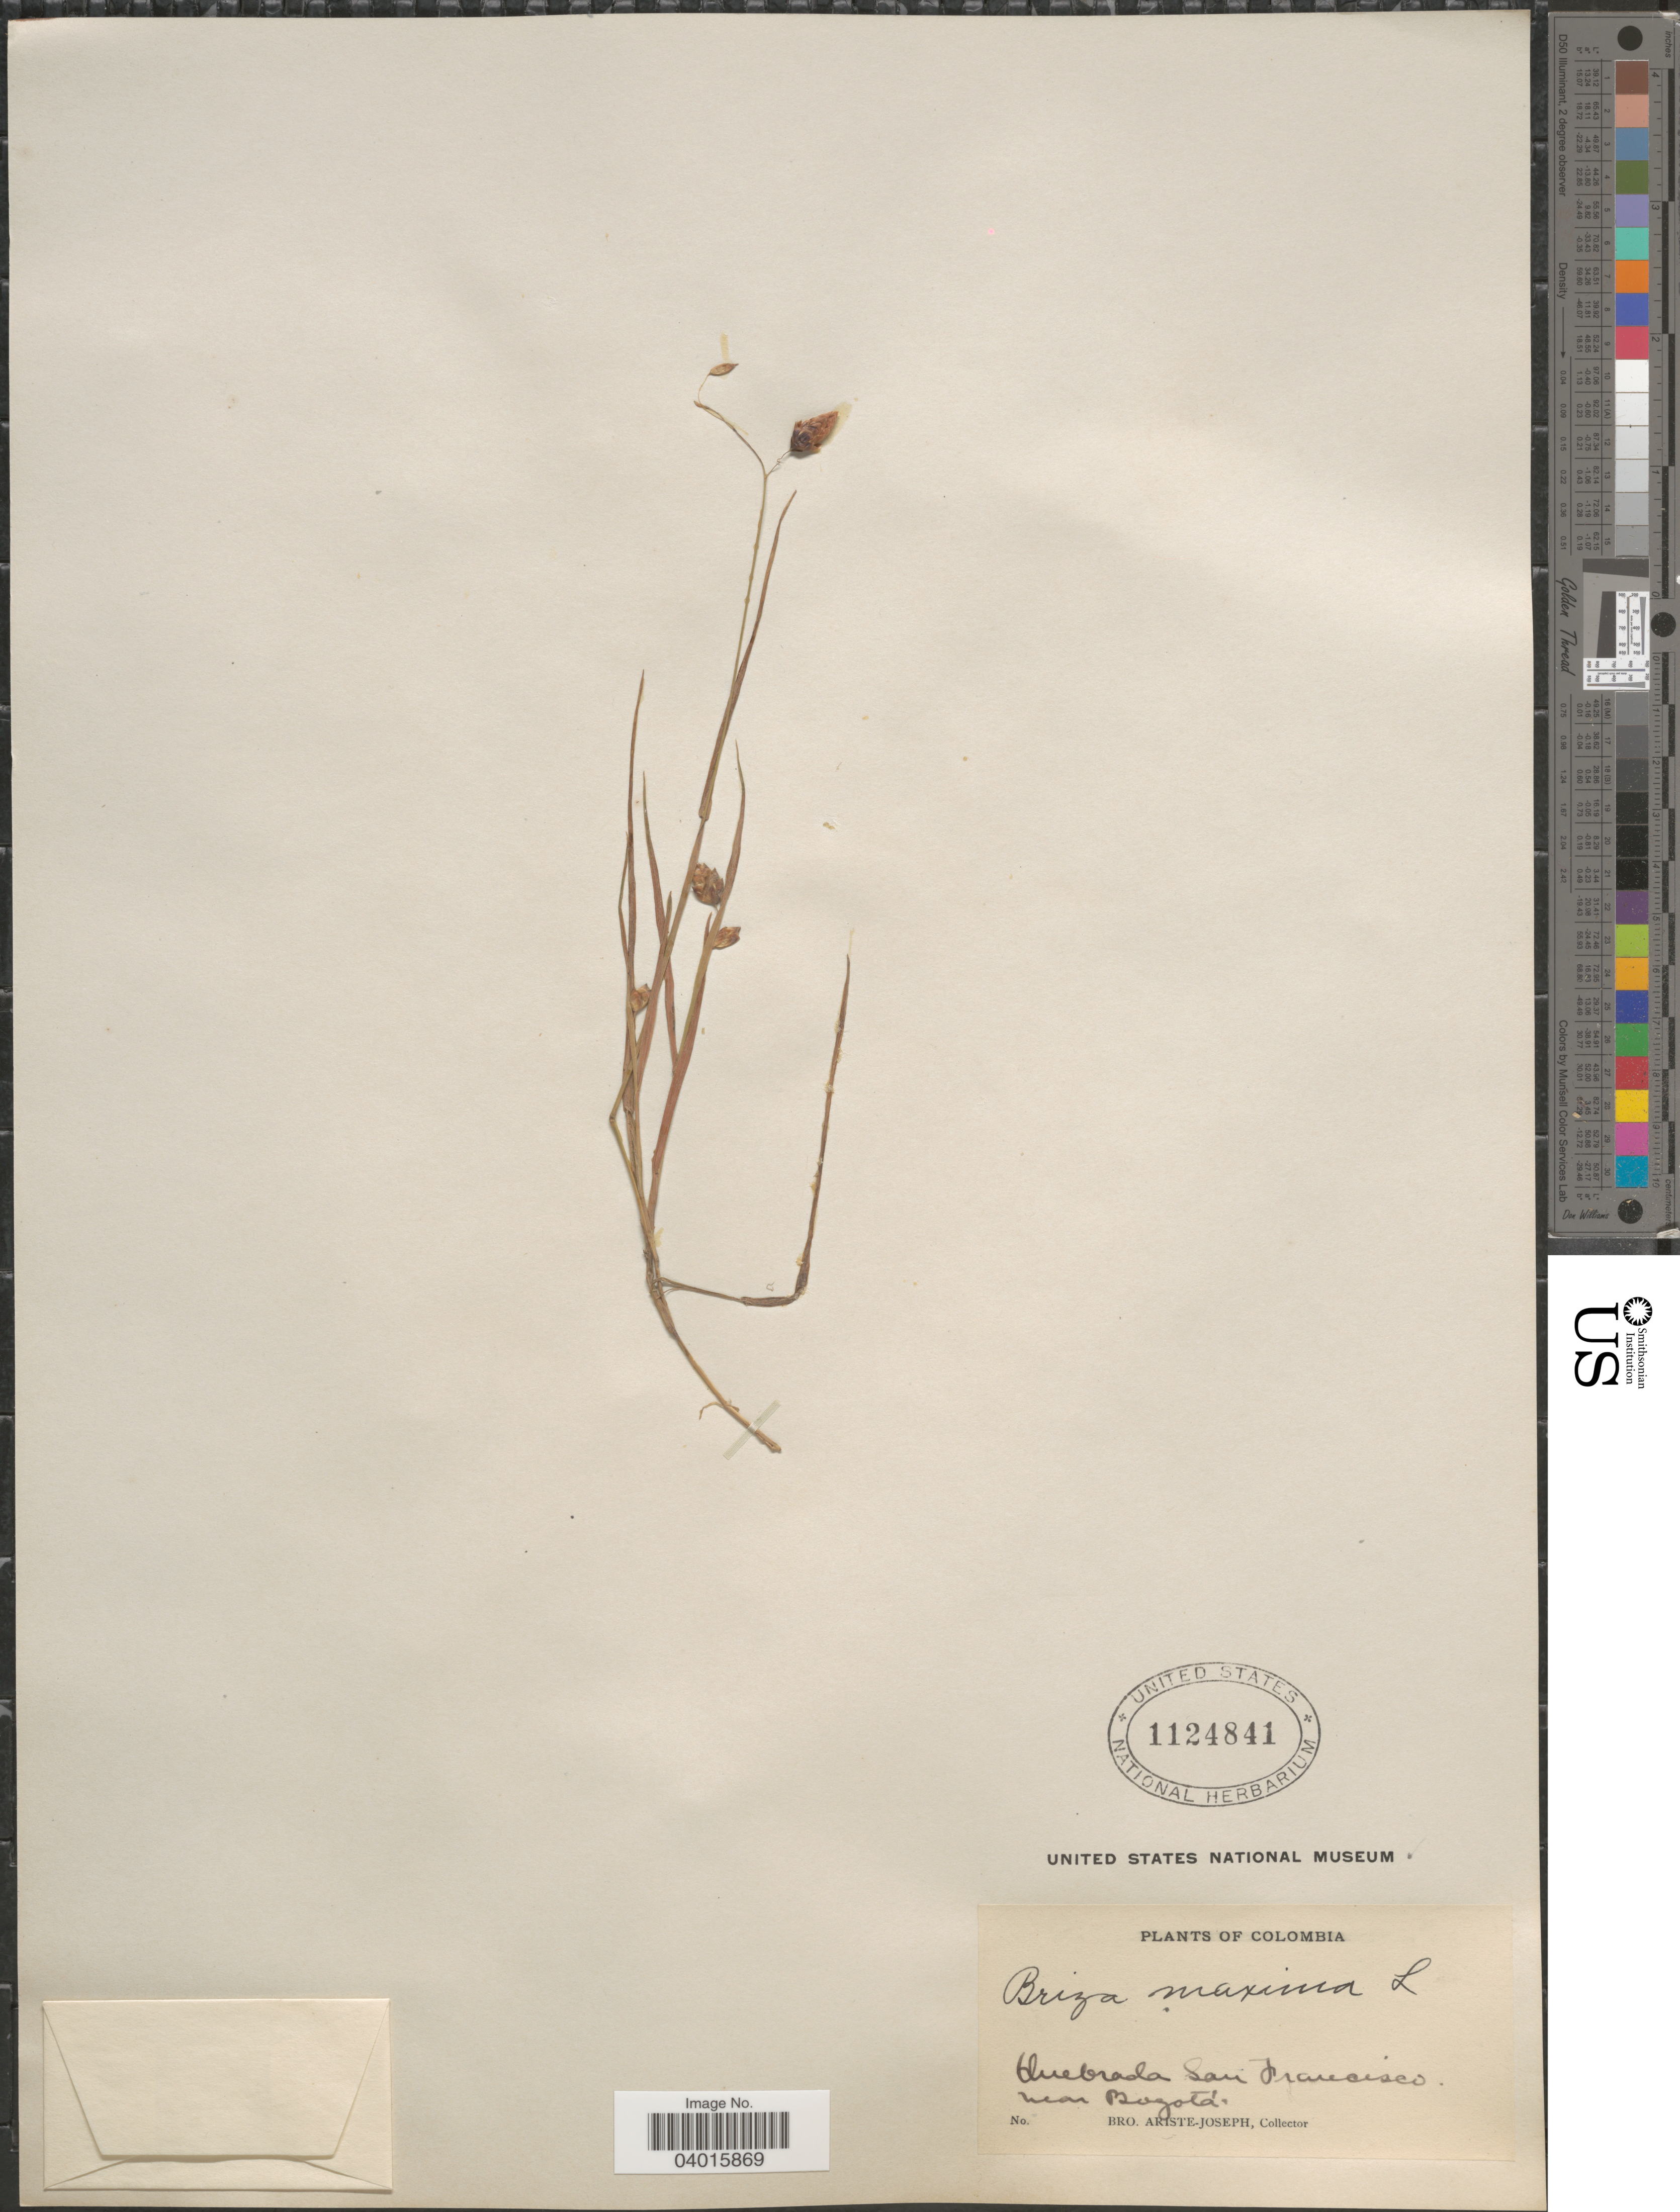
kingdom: Plantae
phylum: Tracheophyta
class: Liliopsida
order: Poales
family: Poaceae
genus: Briza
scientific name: Briza maxima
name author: L.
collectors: Bro. Ariste-Joseph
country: Colombia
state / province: Bogota D.C.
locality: Quebrada San Francisco. Near Bogotá.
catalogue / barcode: US 1124841